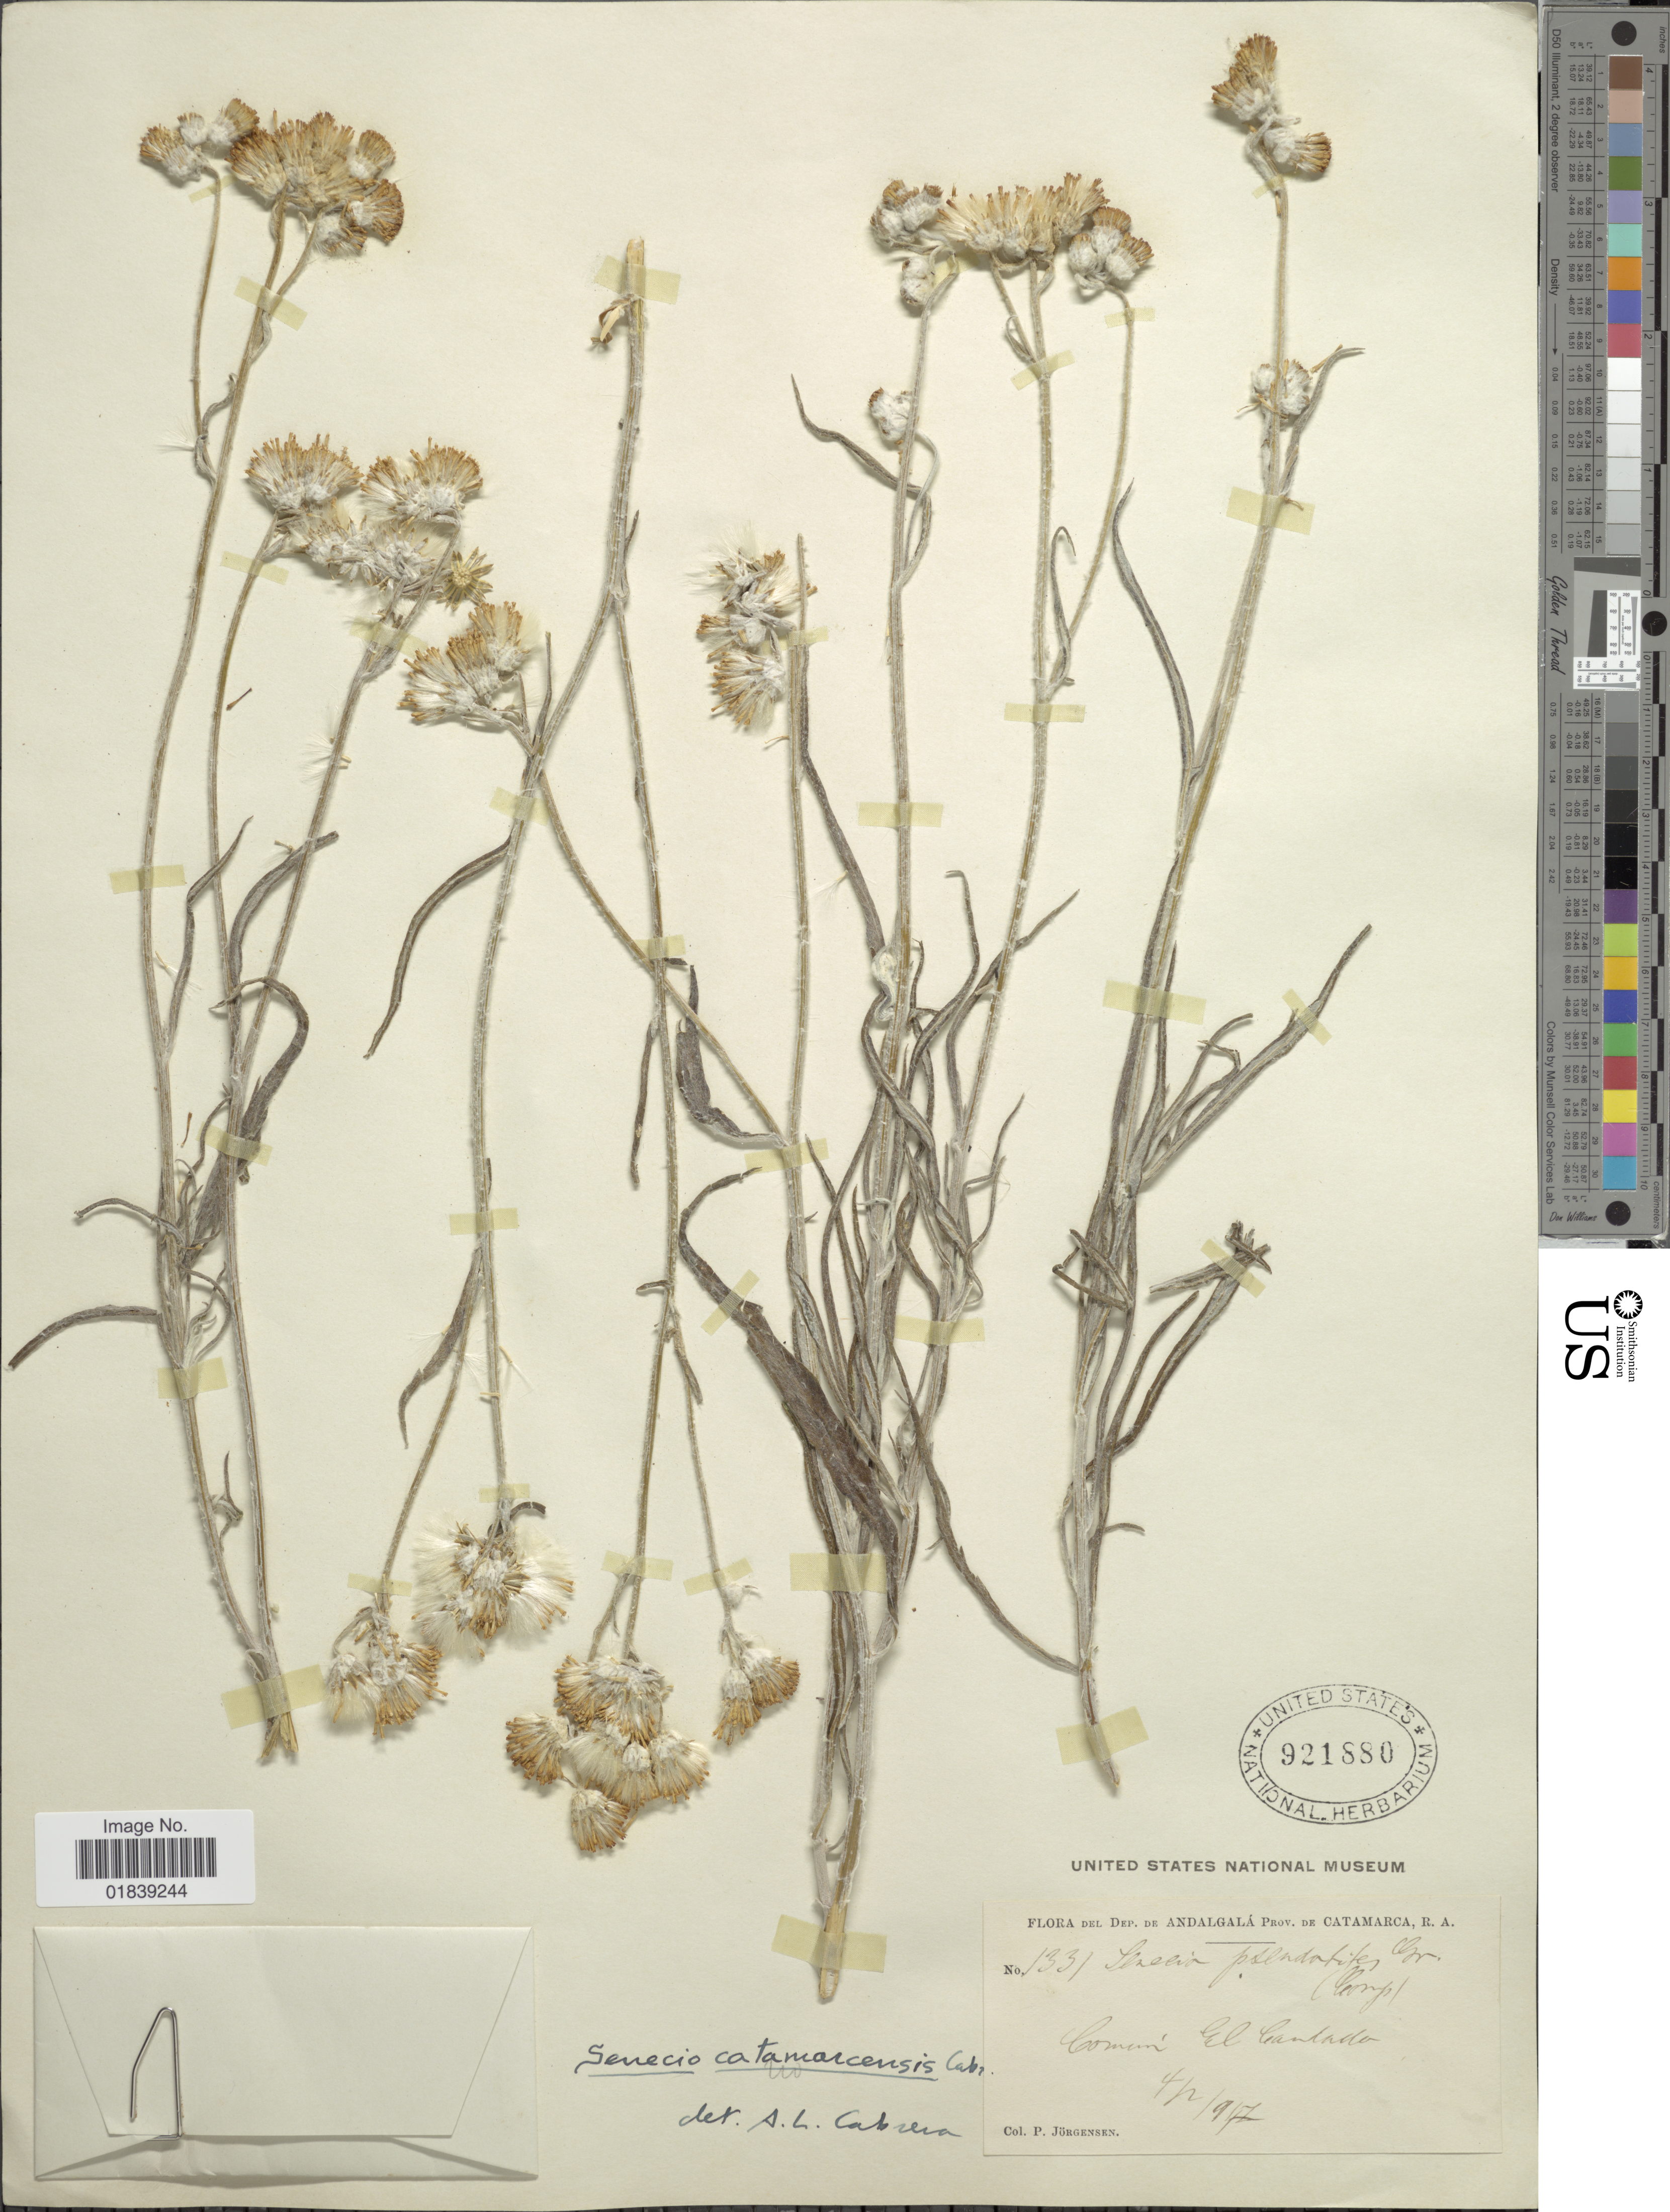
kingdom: Plantae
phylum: Tracheophyta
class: Magnoliopsida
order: Asterales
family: Asteraceae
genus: Senecio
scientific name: Senecio catamarcensis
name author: Cabrera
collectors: P. Jörgensen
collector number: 1331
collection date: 1917-02-04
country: Argentina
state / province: Catamarca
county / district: Andalgalá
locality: Comun El Candado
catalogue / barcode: US 921880